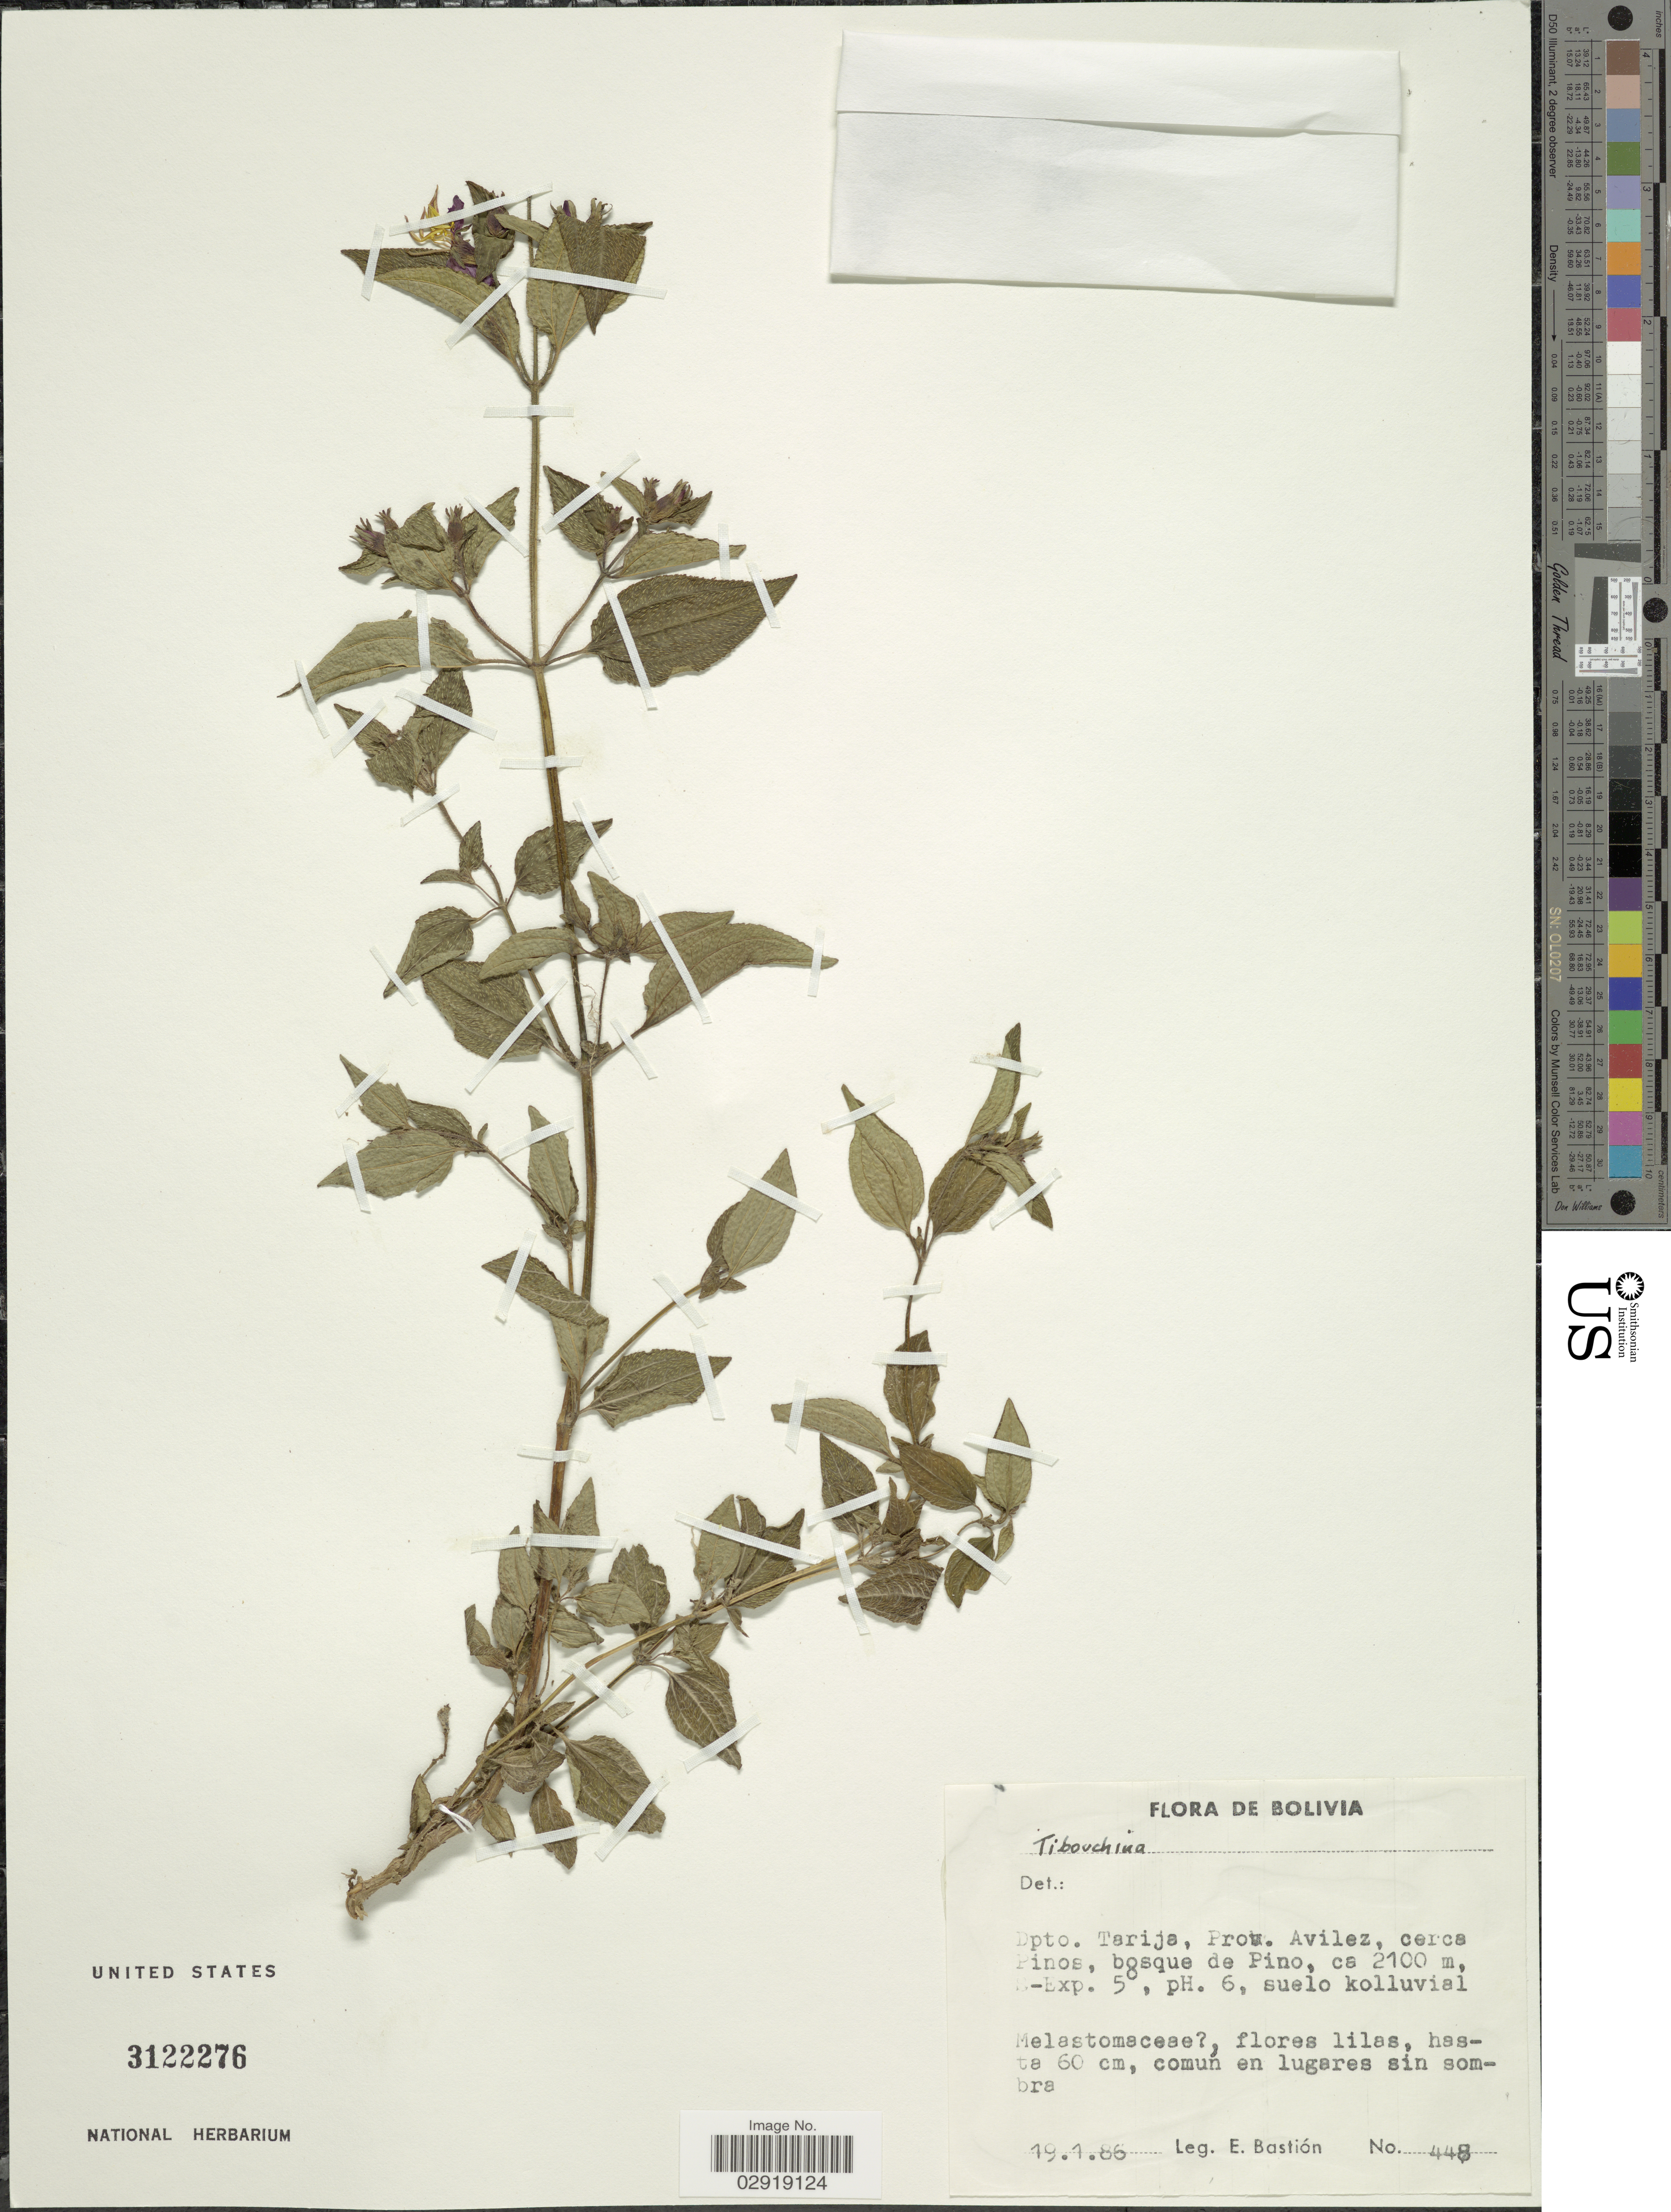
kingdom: Plantae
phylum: Tracheophyta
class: Magnoliopsida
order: Myrtales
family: Melastomataceae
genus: Chaetogastra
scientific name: Chaetogastra sp.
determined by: Michelangeli, F. A.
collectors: E. Bastion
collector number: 448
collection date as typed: Transcribed d/m/y: 19/1/86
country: Bolivia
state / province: Tarija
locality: Dpto. Tarija, Prov. Avilez, cerca Pinos, bosque de Pino.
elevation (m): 2100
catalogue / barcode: US 3122276